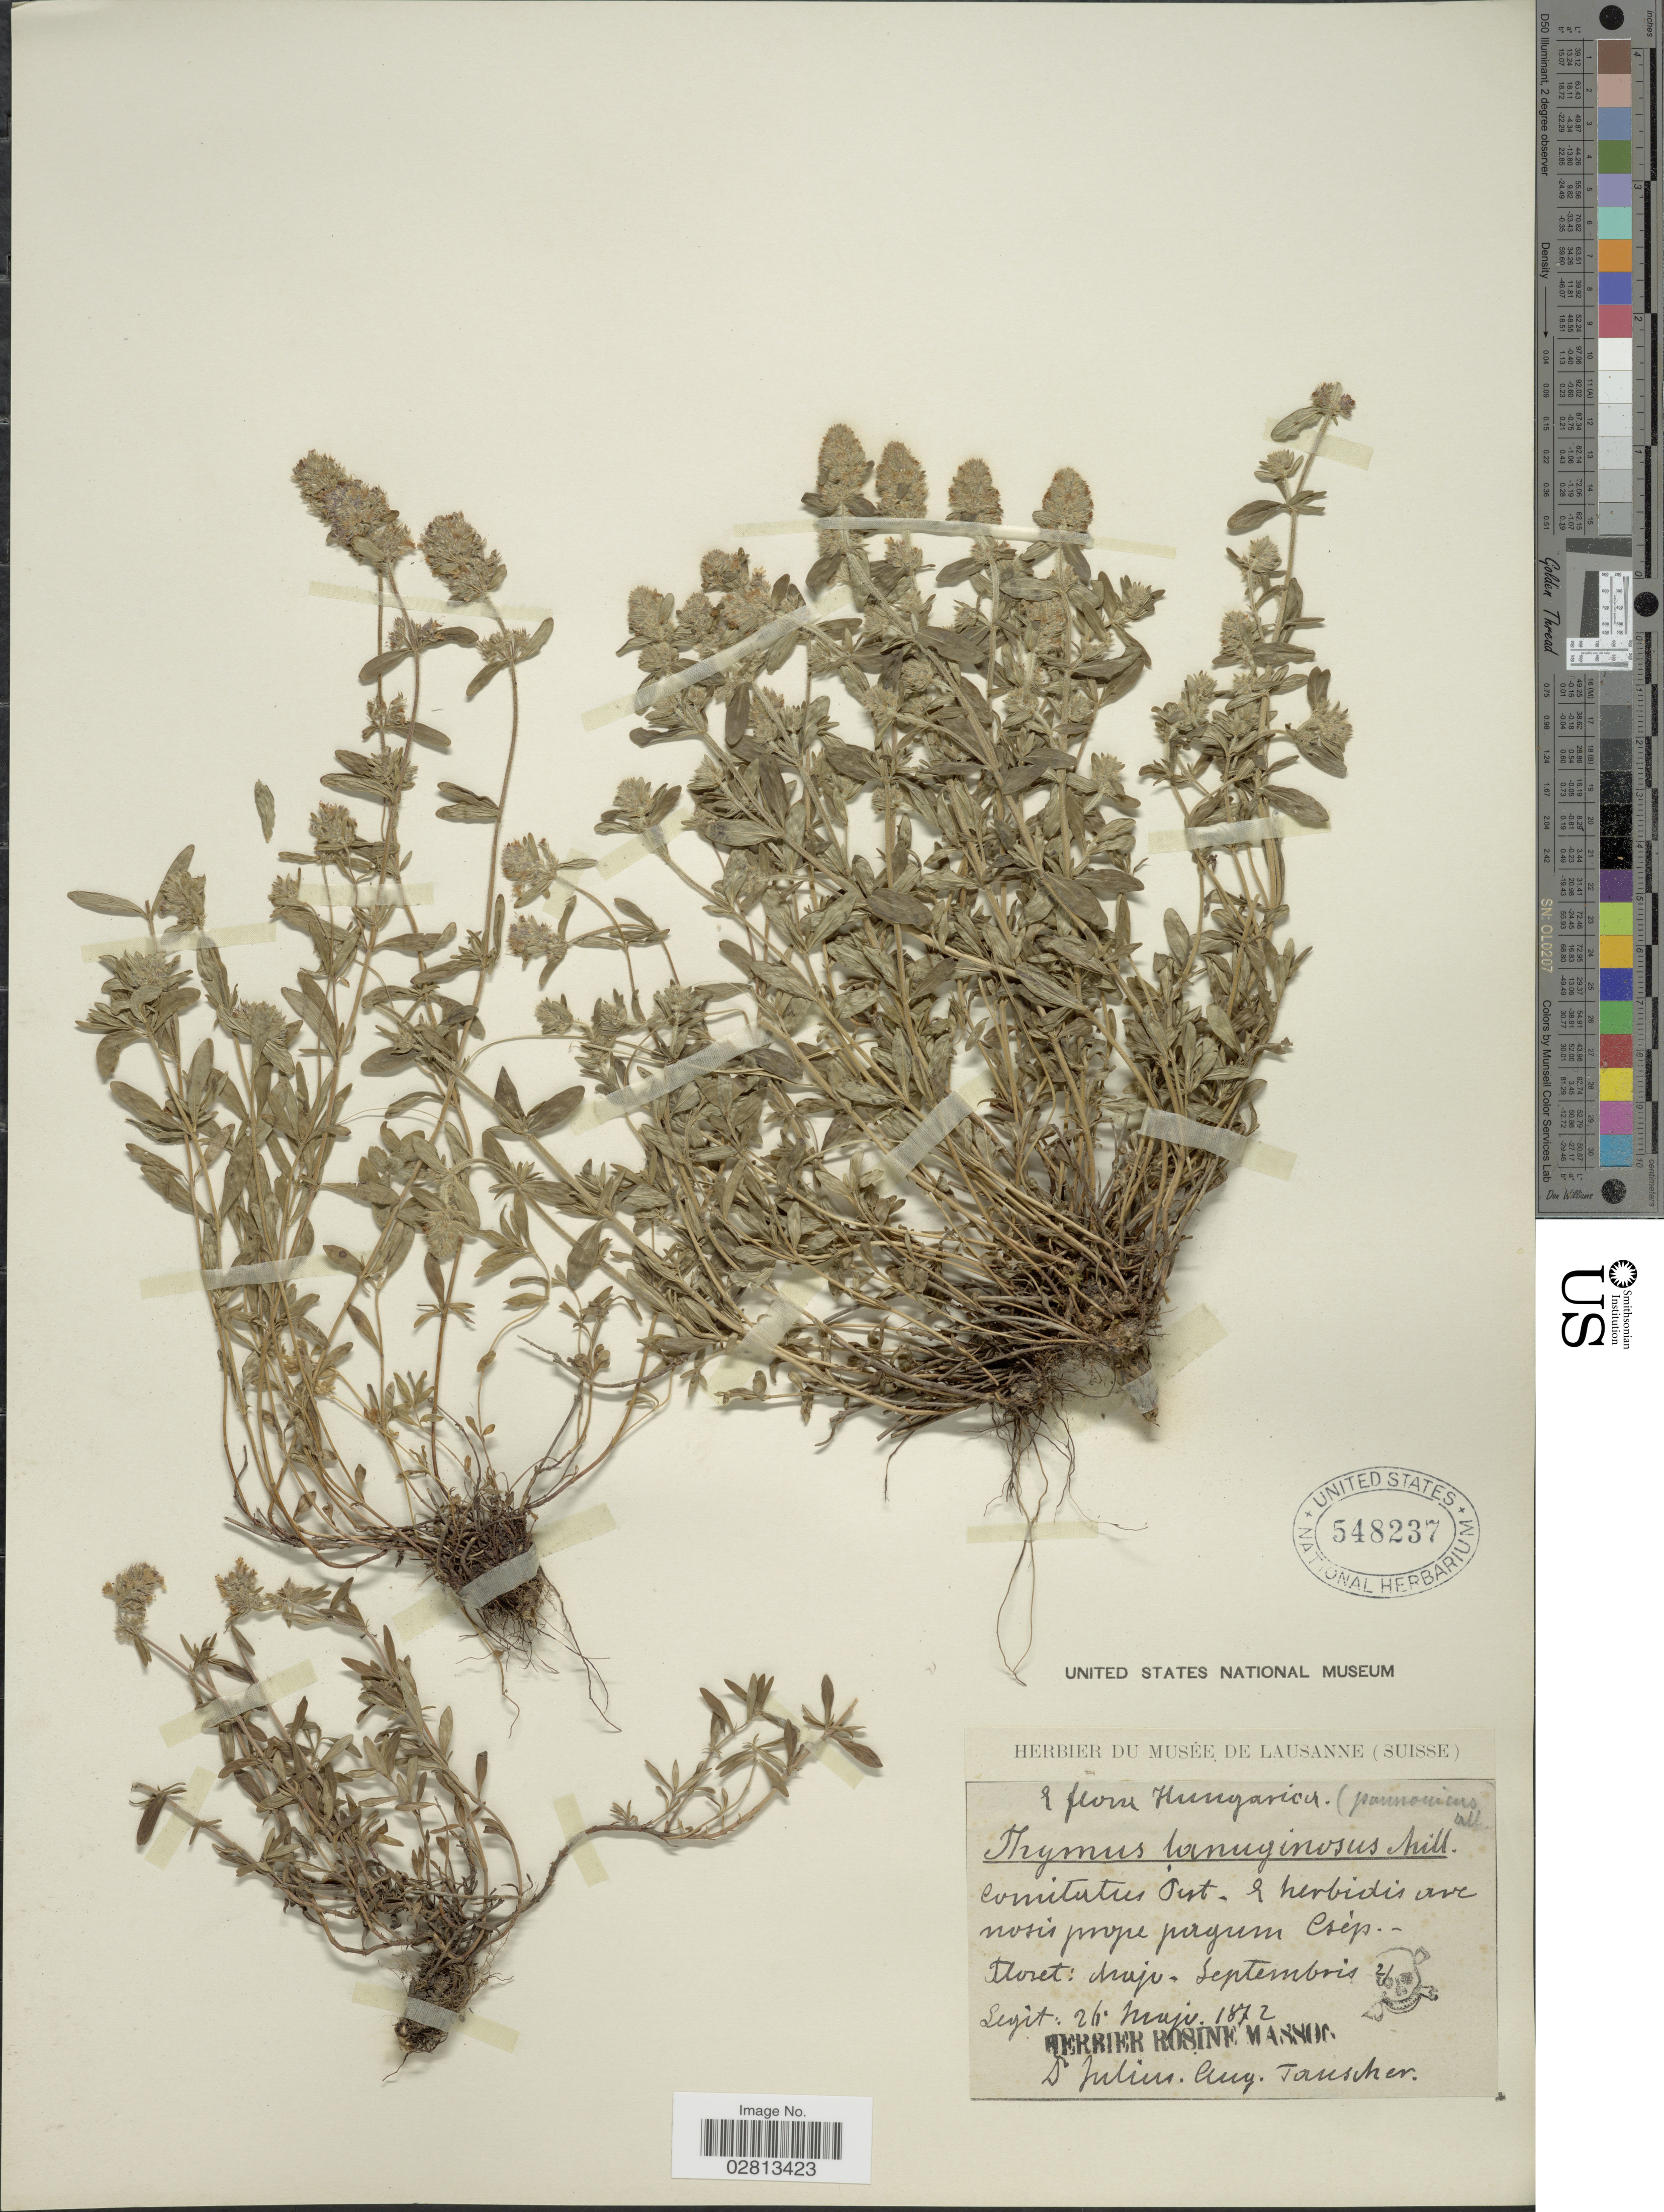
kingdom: Plantae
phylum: Tracheophyta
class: Magnoliopsida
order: Lamiales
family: Lamiaceae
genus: Thymus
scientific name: Thymus pulegioides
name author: L.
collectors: G. Tauscher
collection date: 1872-05-26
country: Hungary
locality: Hungarica. Comitatus Pest- & herbidis arenosis prope pagum Csep. [interpreted]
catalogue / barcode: US 548237